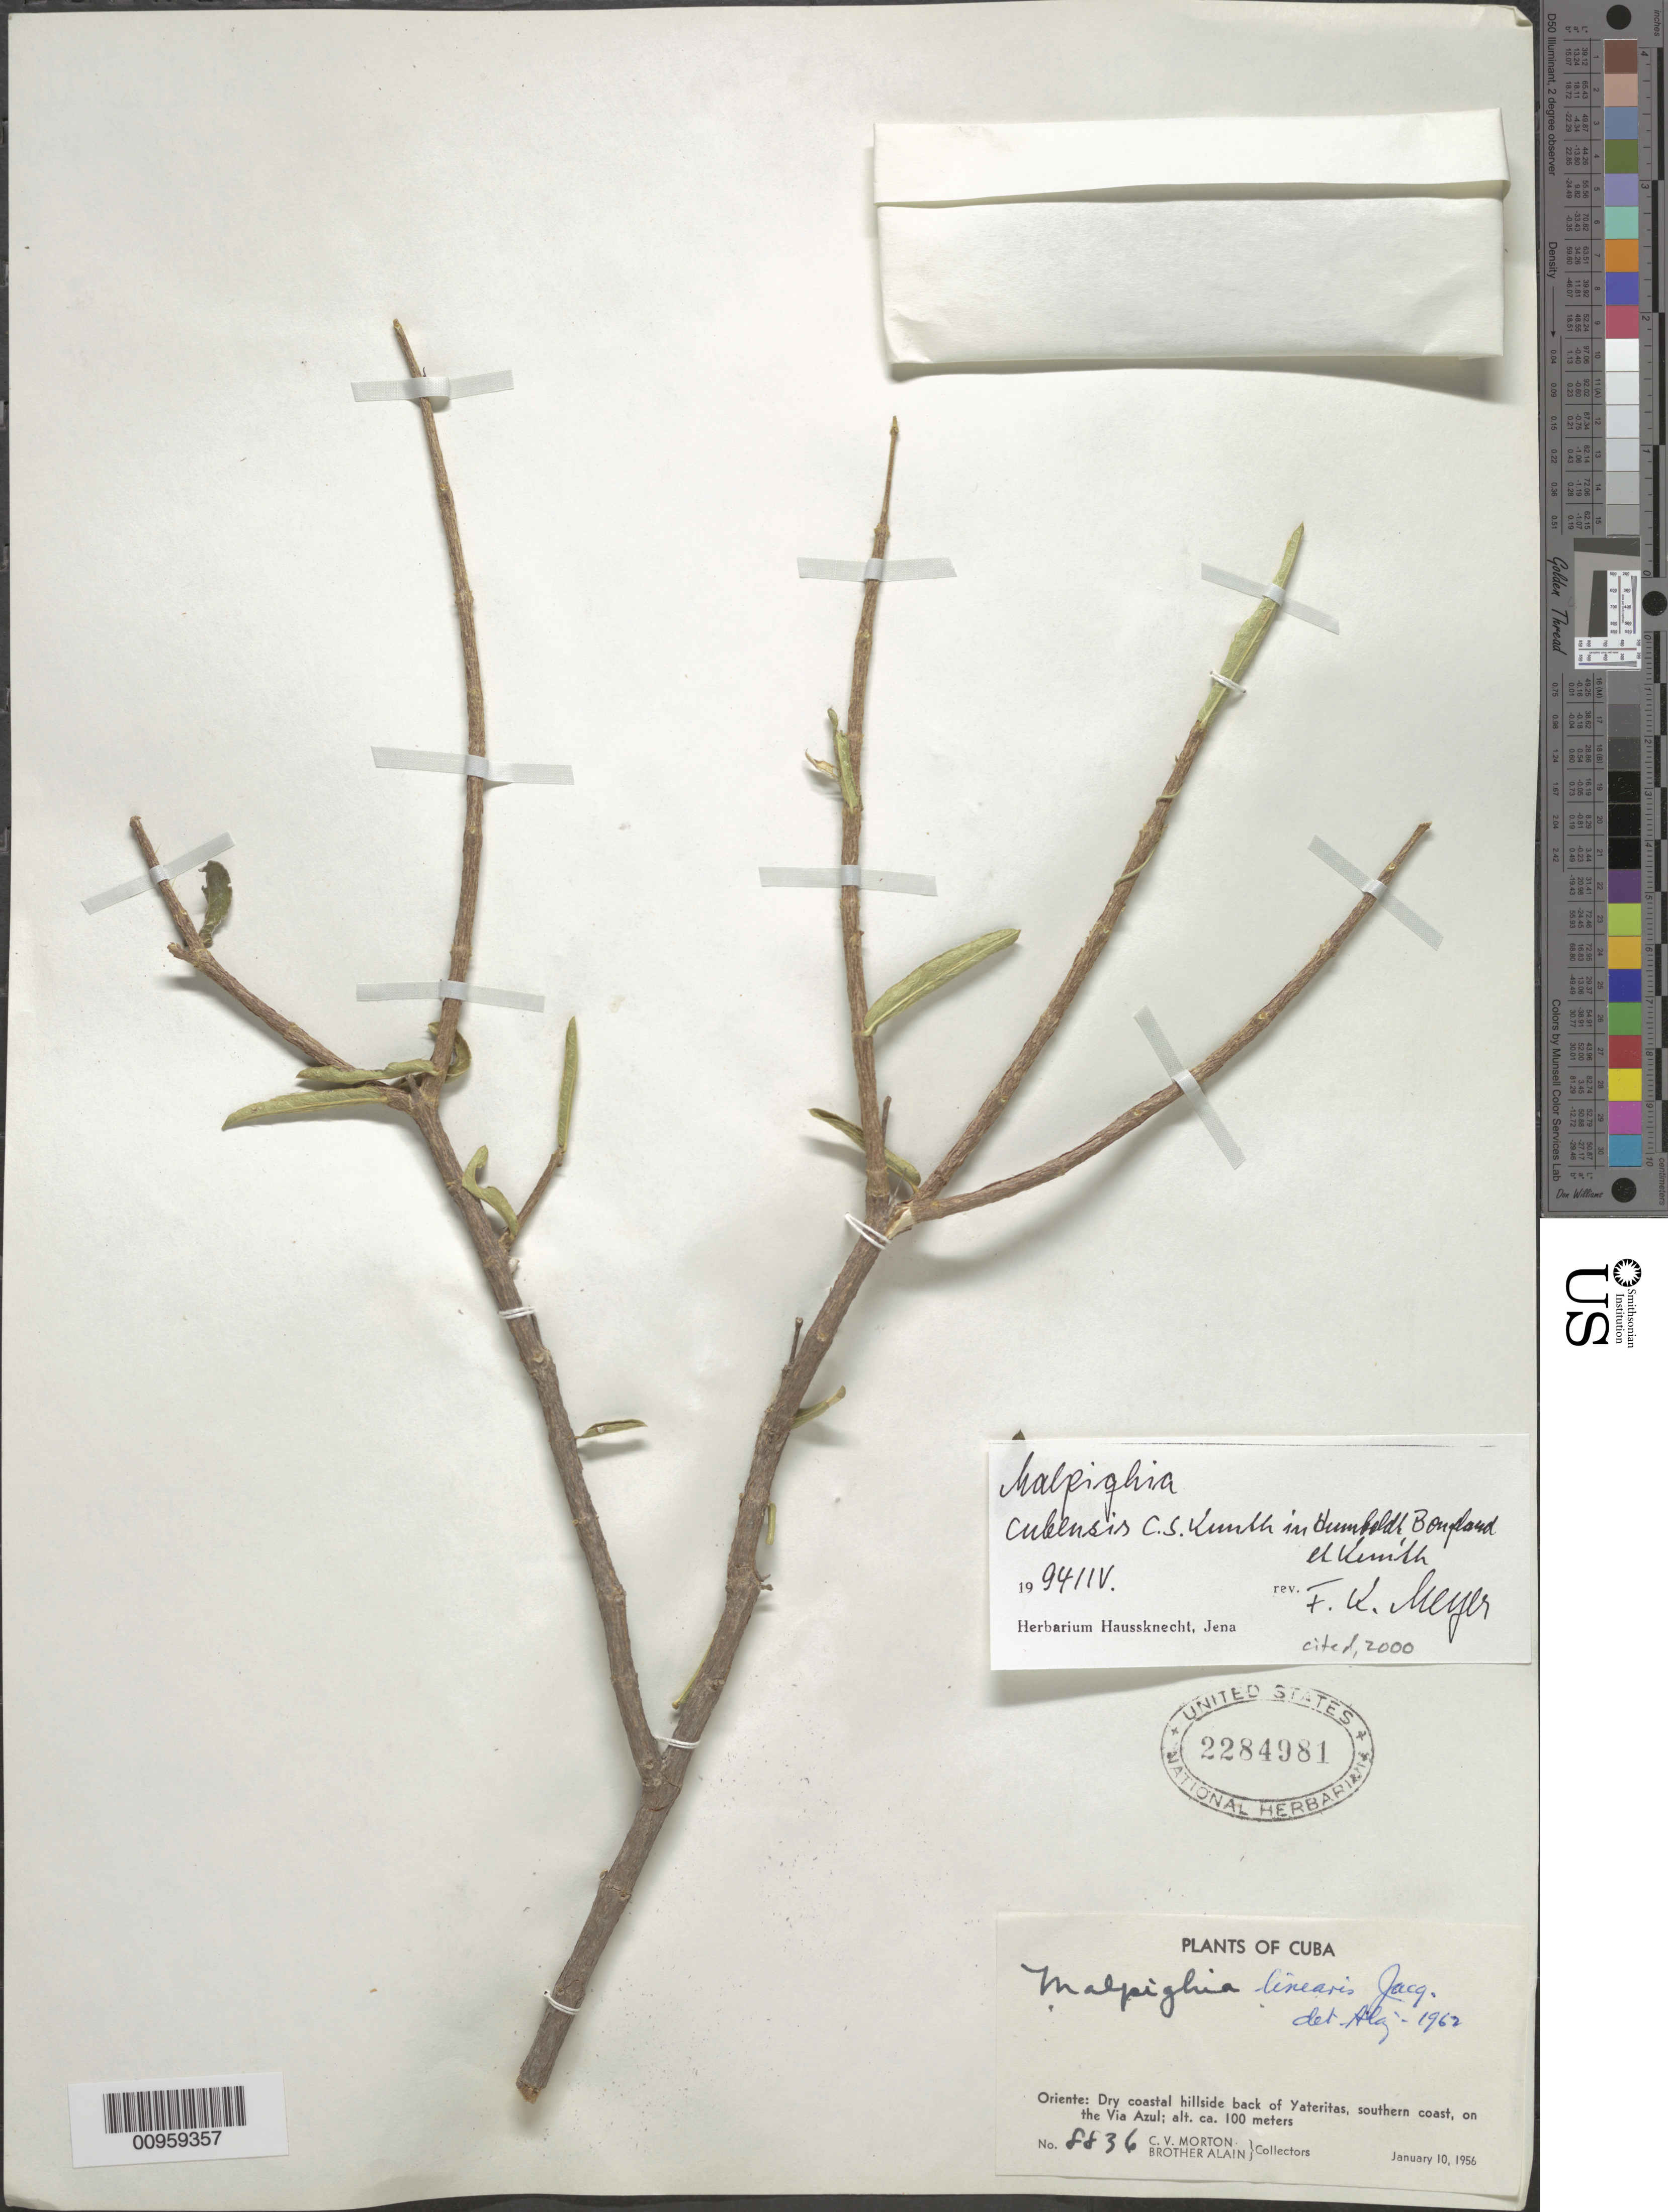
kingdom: Plantae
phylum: Tracheophyta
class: Magnoliopsida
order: Malpighiales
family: Malpighiaceae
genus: Malpighia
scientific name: Malpighia cubensis var. cubensis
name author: Kunth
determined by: Meyer, F. K.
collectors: C. V. Morton & A. H. Liogier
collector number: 8836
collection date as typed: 10 Jan 1956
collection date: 1956-01-10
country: Cuba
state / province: Oriente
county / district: Dry forest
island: Cuba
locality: Back of Yateritas, southern coast on the Via Azul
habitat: Dry coastal hillside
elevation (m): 100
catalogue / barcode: US 2284981